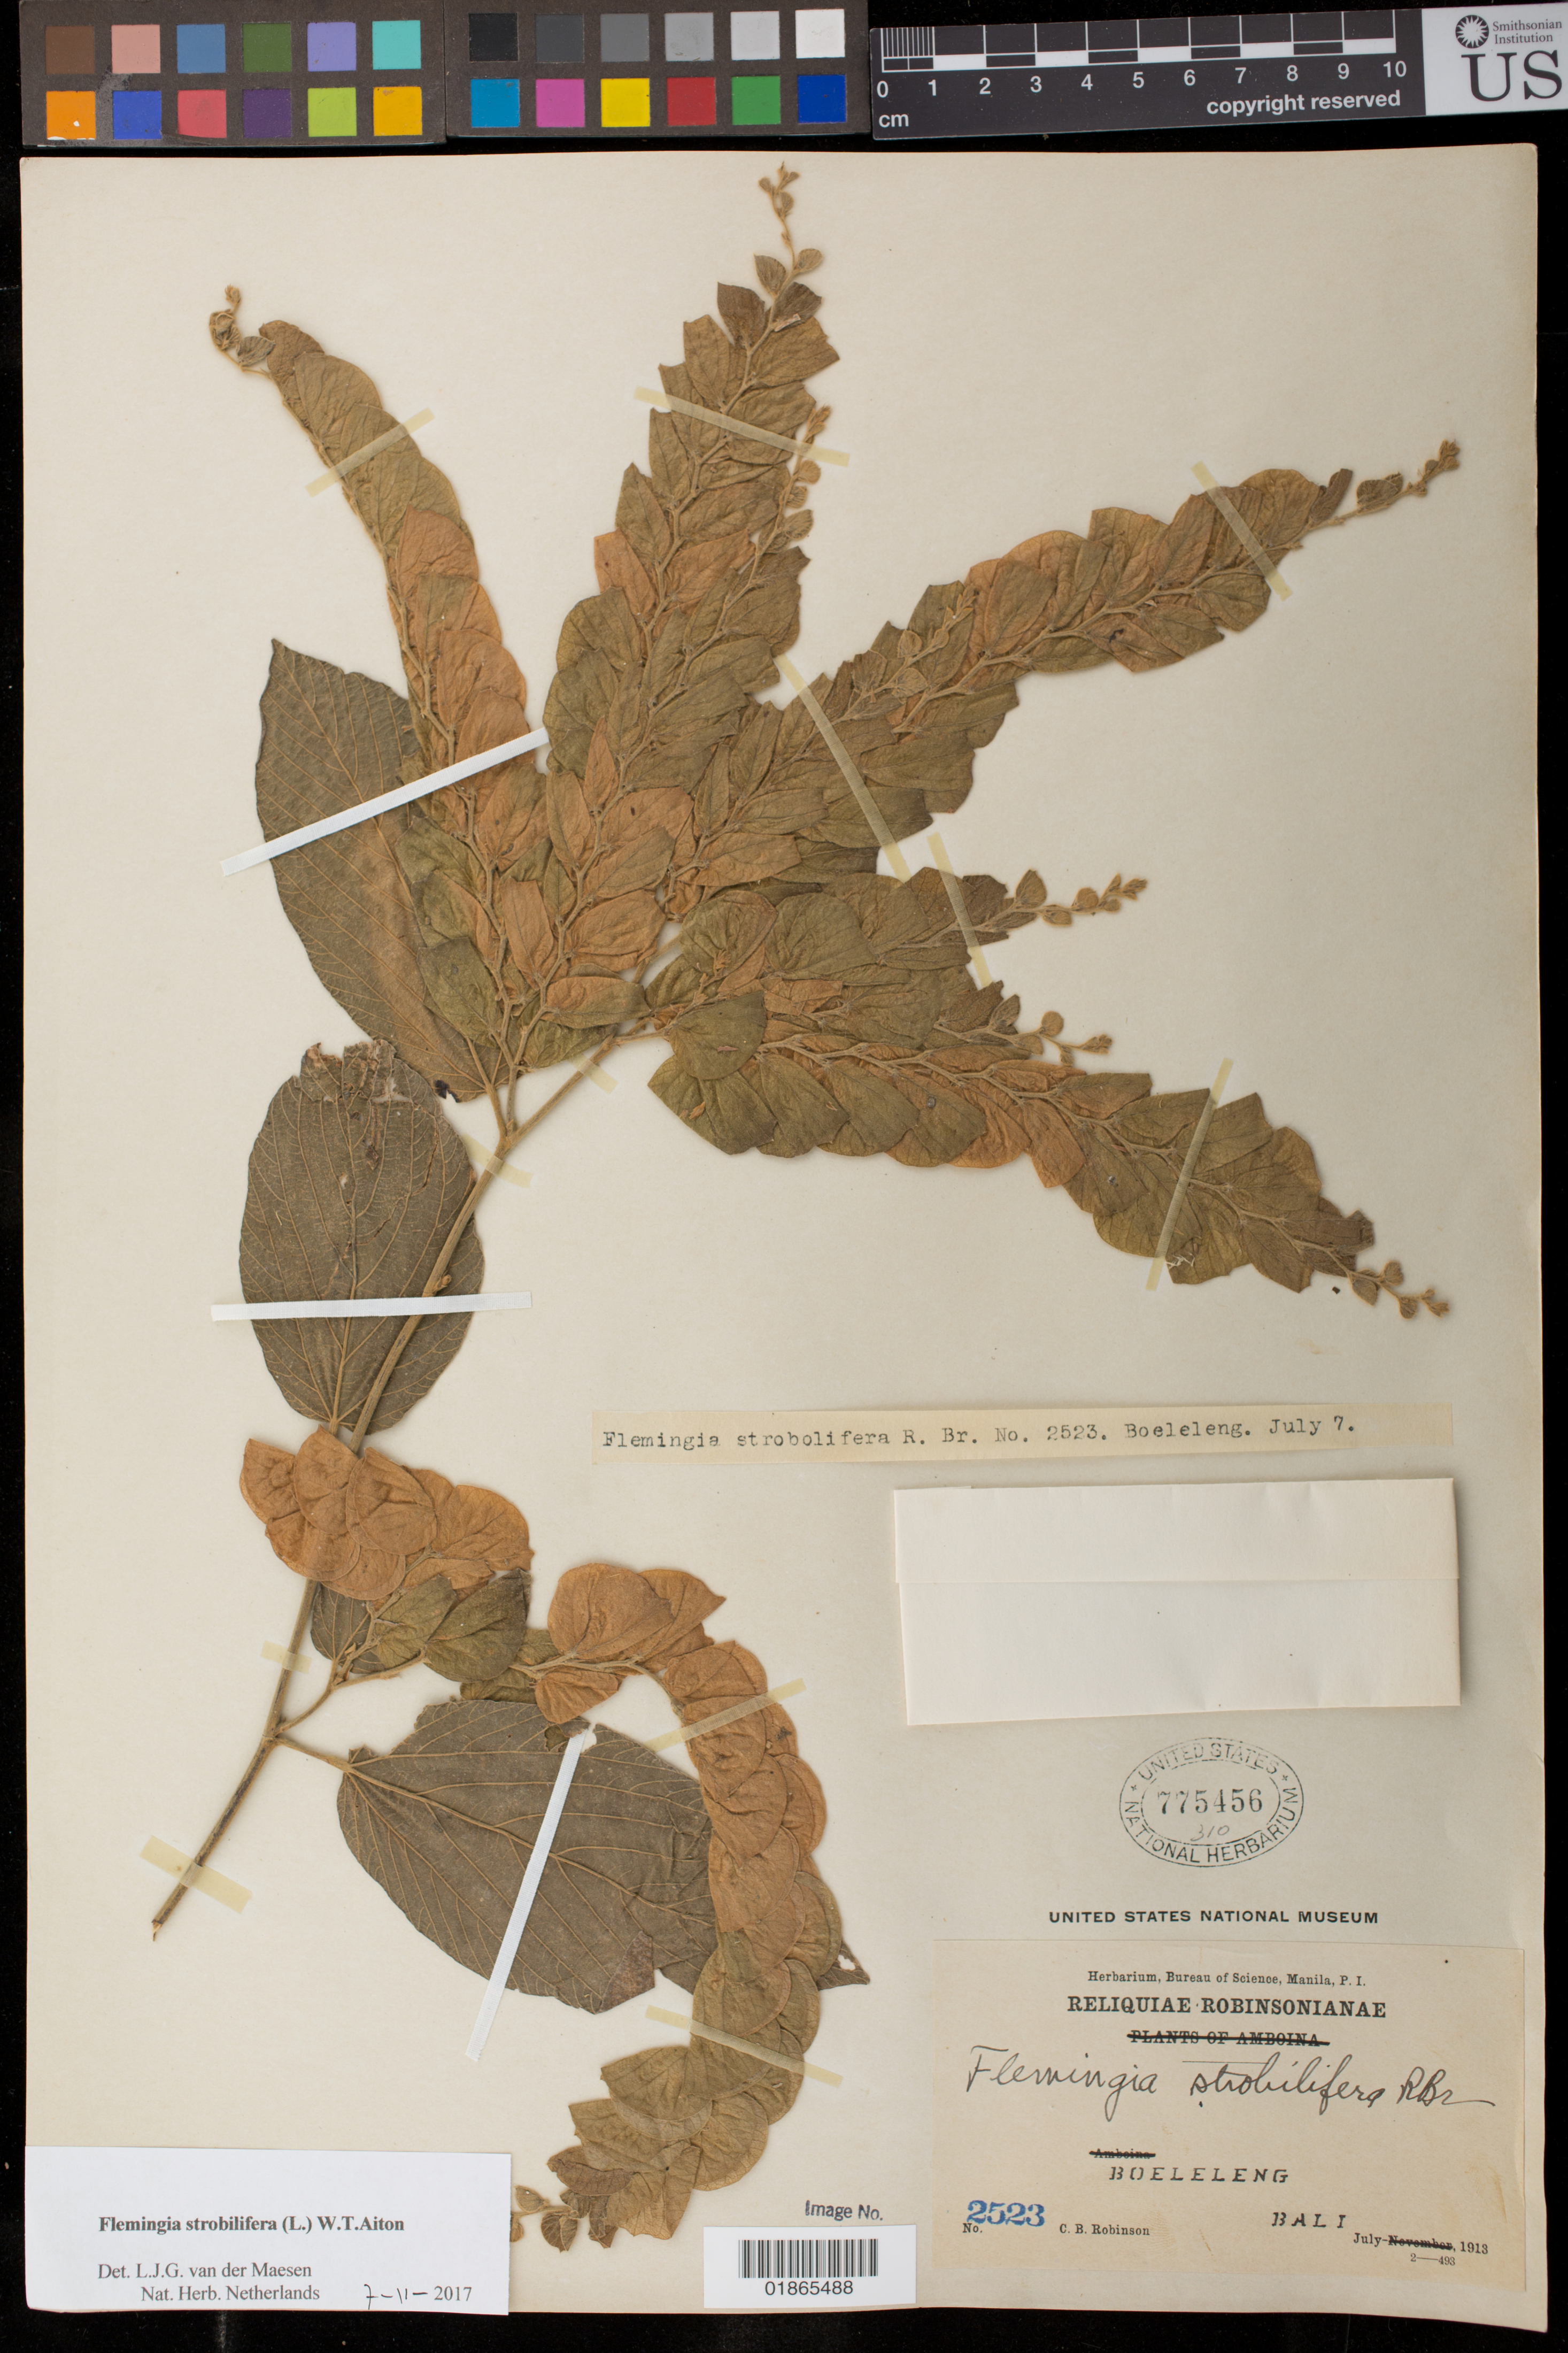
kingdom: Plantae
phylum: Tracheophyta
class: Magnoliopsida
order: Fabales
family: Fabaceae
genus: Flemingia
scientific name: Flemingia strobilifera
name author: (L.) W.T. Aiton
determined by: van der Maesen, L.J.G.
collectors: C. Robinson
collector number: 2523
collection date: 1913-07-07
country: Indonesia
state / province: Nusa Tenggara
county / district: Bali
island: Bali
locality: Boeleleng, Bali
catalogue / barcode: US 775456